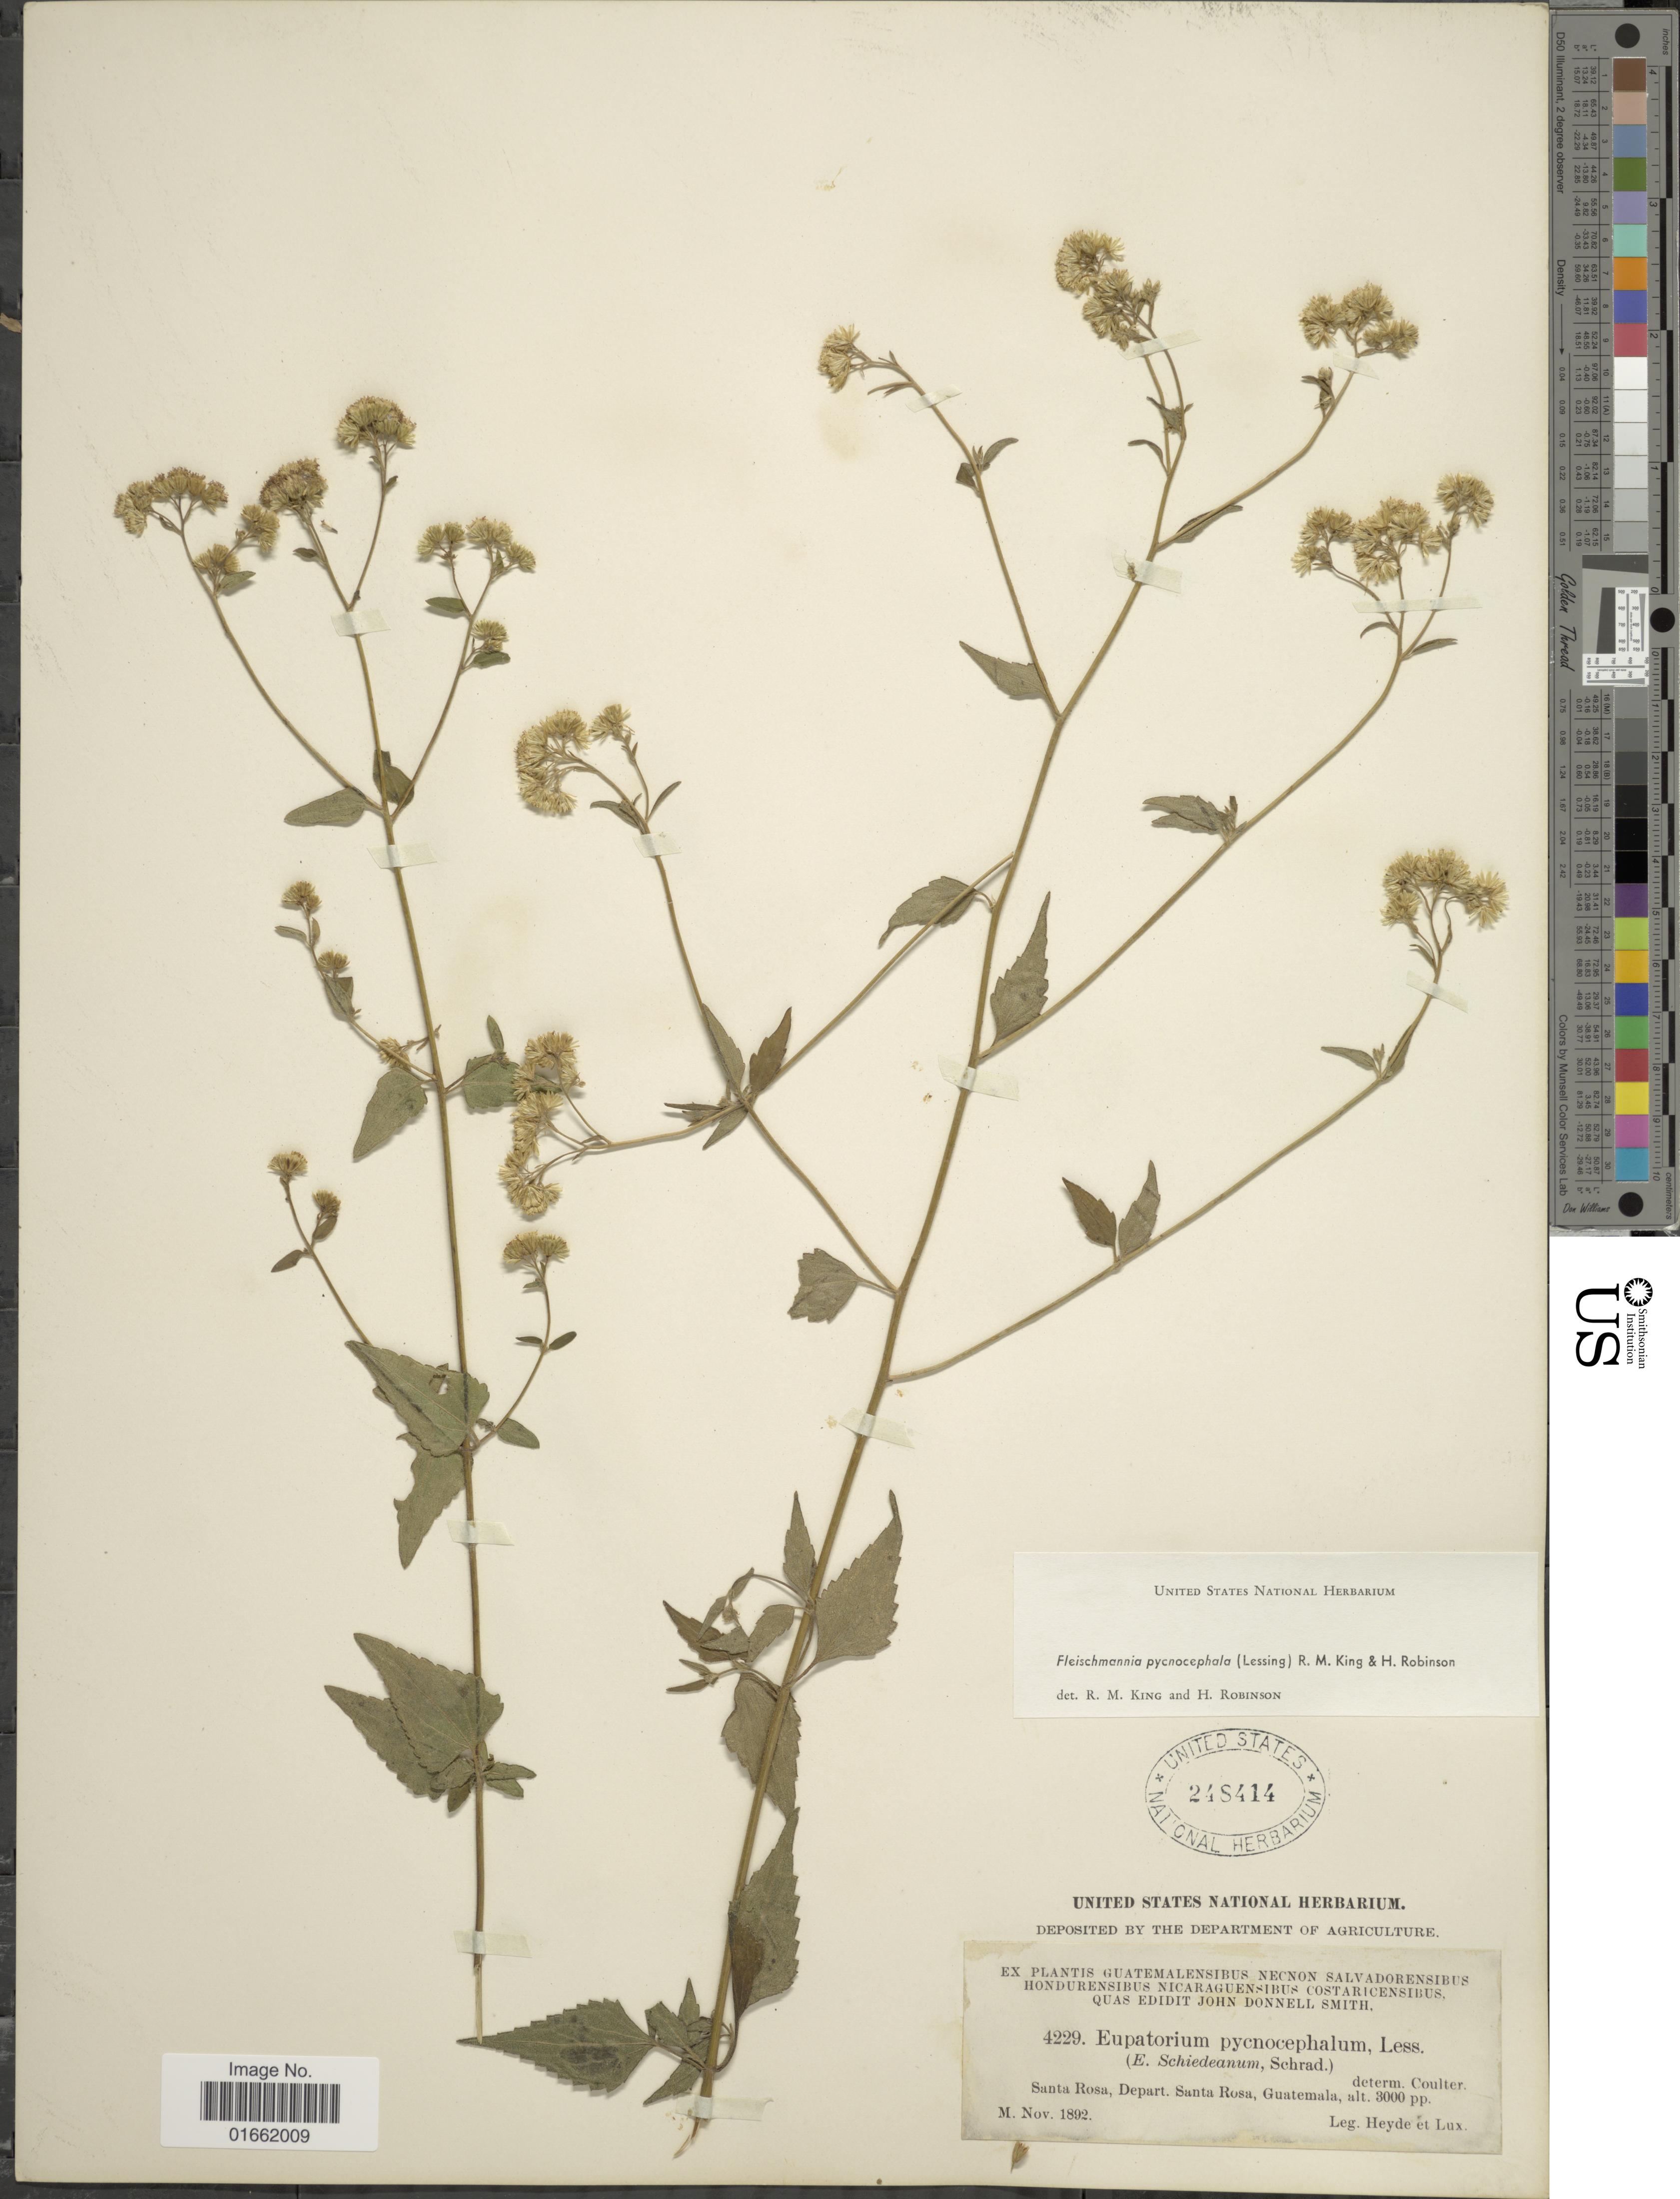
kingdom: Plantae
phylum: Tracheophyta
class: Magnoliopsida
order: Asterales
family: Asteraceae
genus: Fleischmannia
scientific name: Fleischmannia pycnocephaloides f. glandulifera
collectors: Heyde & Lux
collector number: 4229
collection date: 1892-11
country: Guatemala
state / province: Santa Rosa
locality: Santa Rosa, Depart. Santa Rosa, Guatemala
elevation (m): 914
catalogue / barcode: US 248414